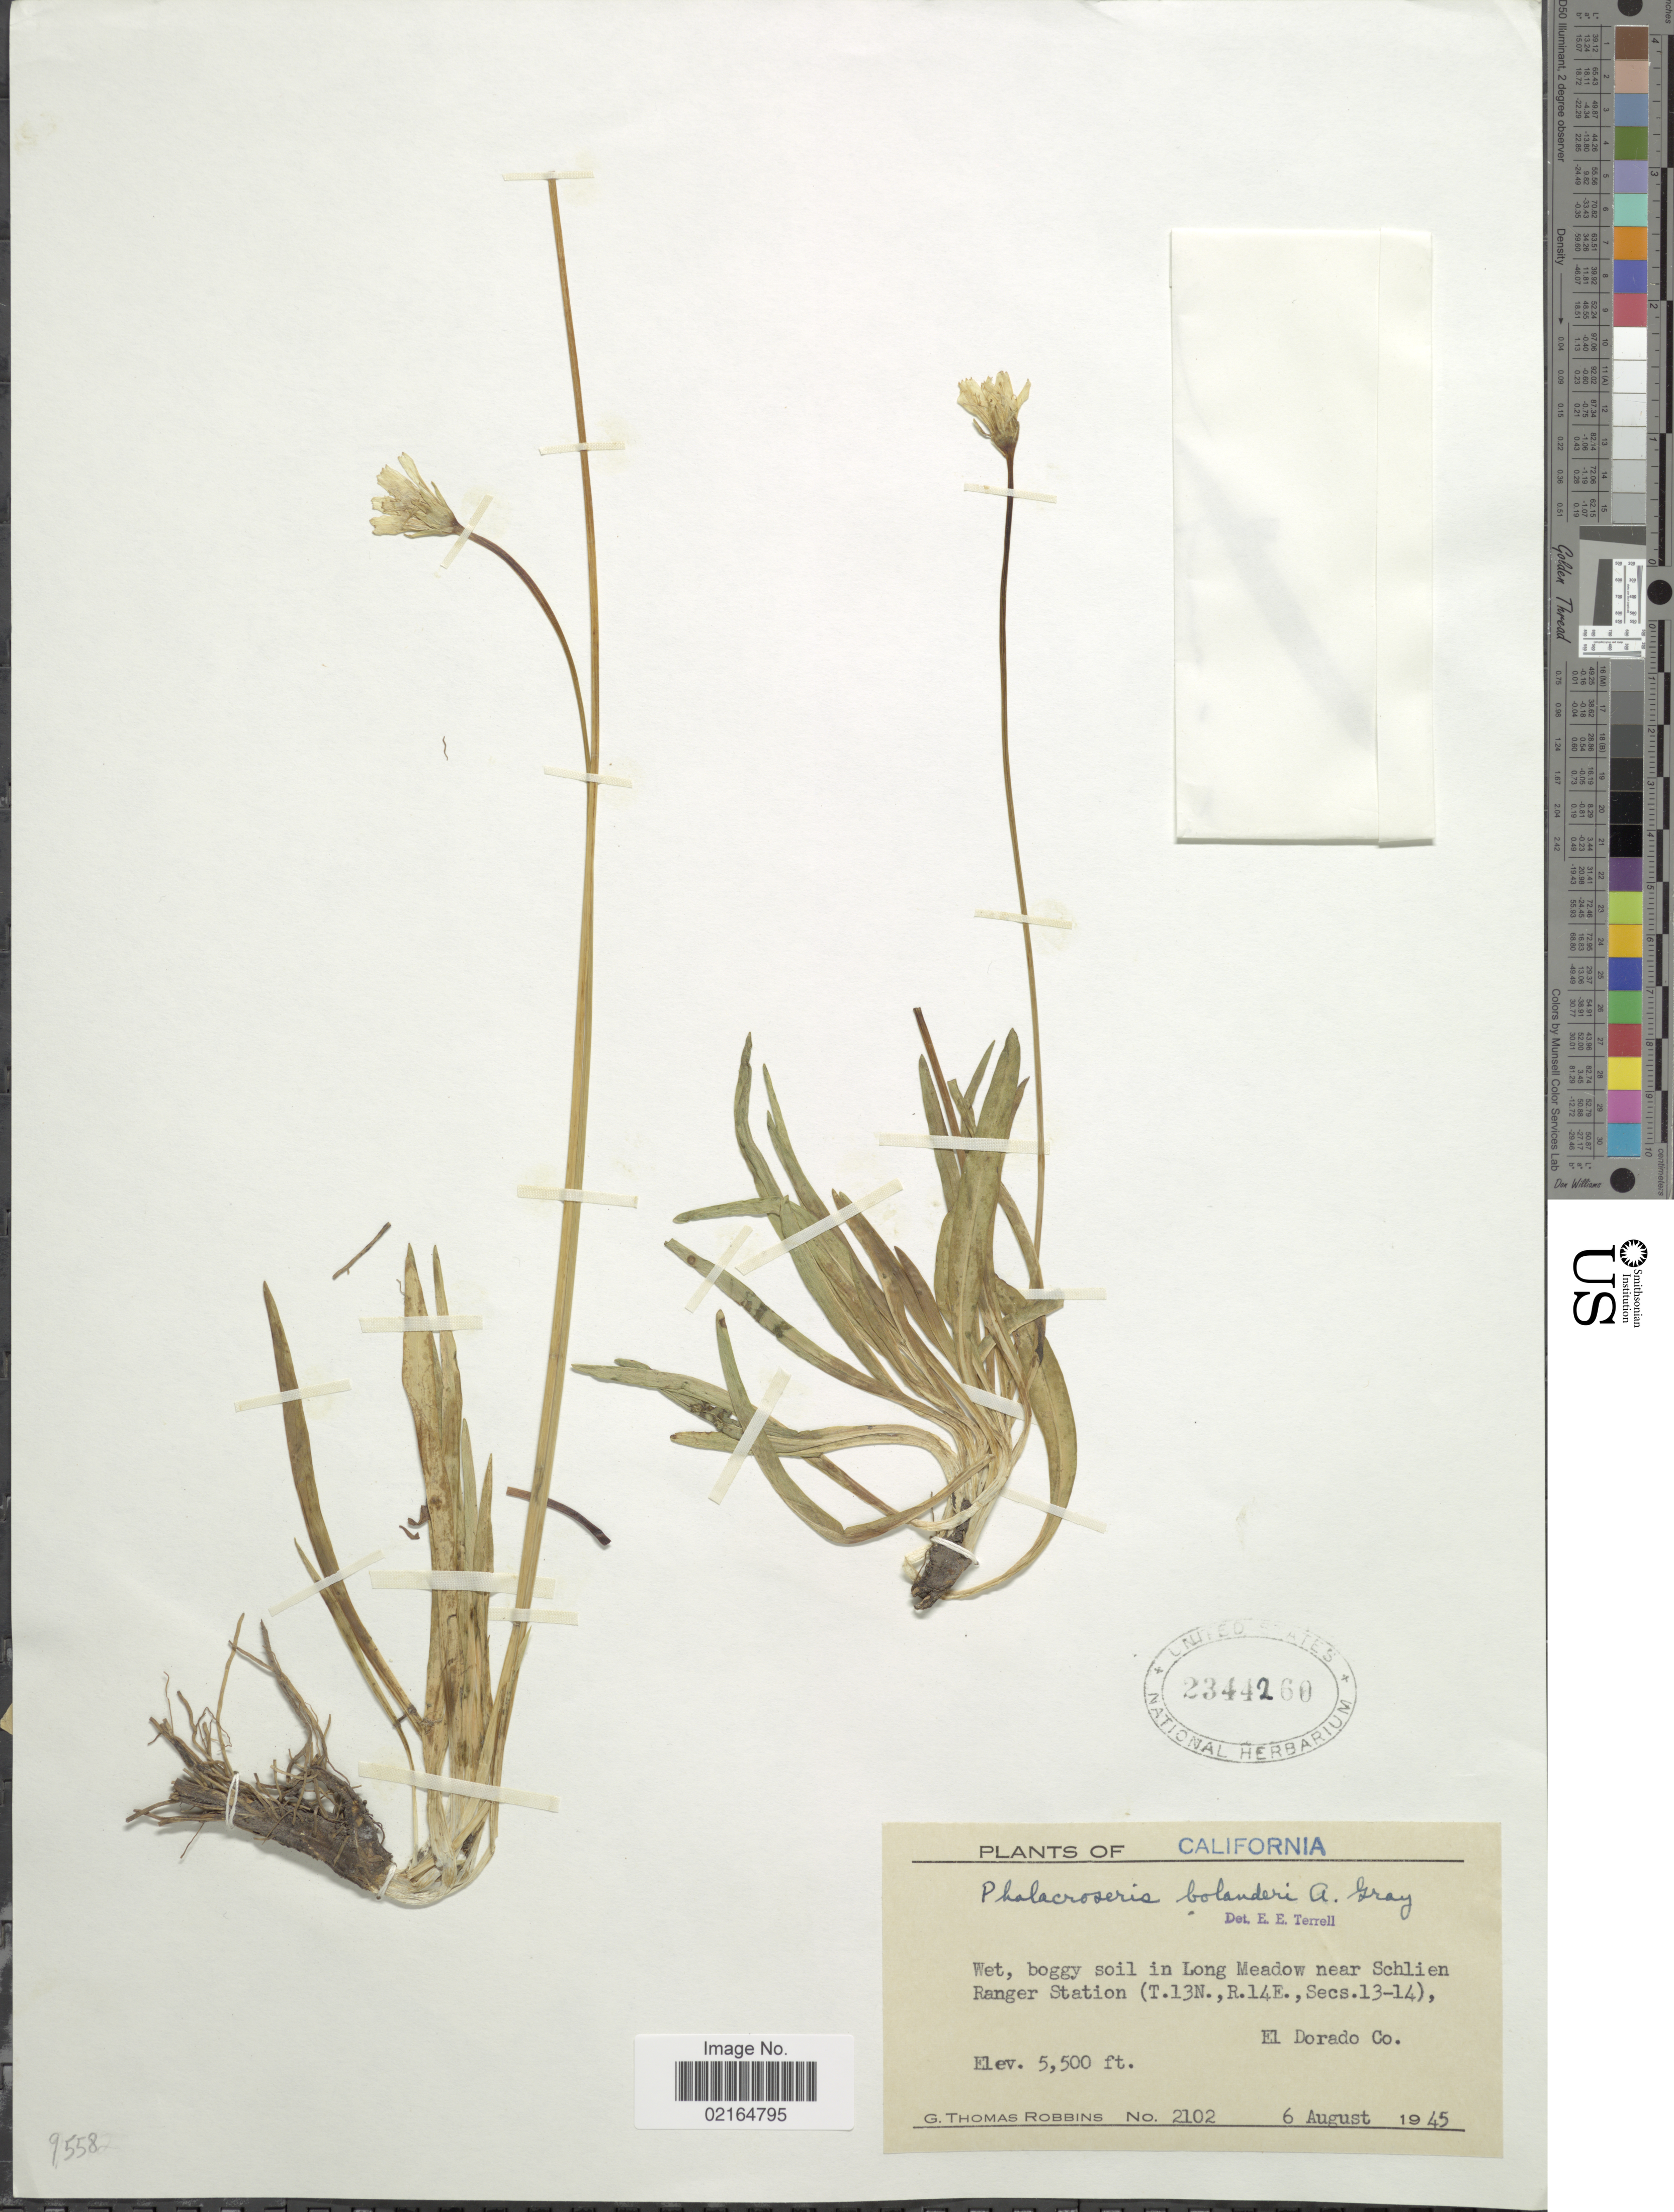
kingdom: Plantae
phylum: Tracheophyta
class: Magnoliopsida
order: Asterales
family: Asteraceae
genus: Microseris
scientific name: Microseris laciniata subsp. leptosepala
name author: (Nutt.) K.L. Chambers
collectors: G. T. Robbins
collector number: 2102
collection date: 1945-08-06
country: United States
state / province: California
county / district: El Dorado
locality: In Long Meadow near Schlien Ranger Station (T.13N., R.14E., Secs.13-14), El Dorado Co.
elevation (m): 1676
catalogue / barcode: US 2344260